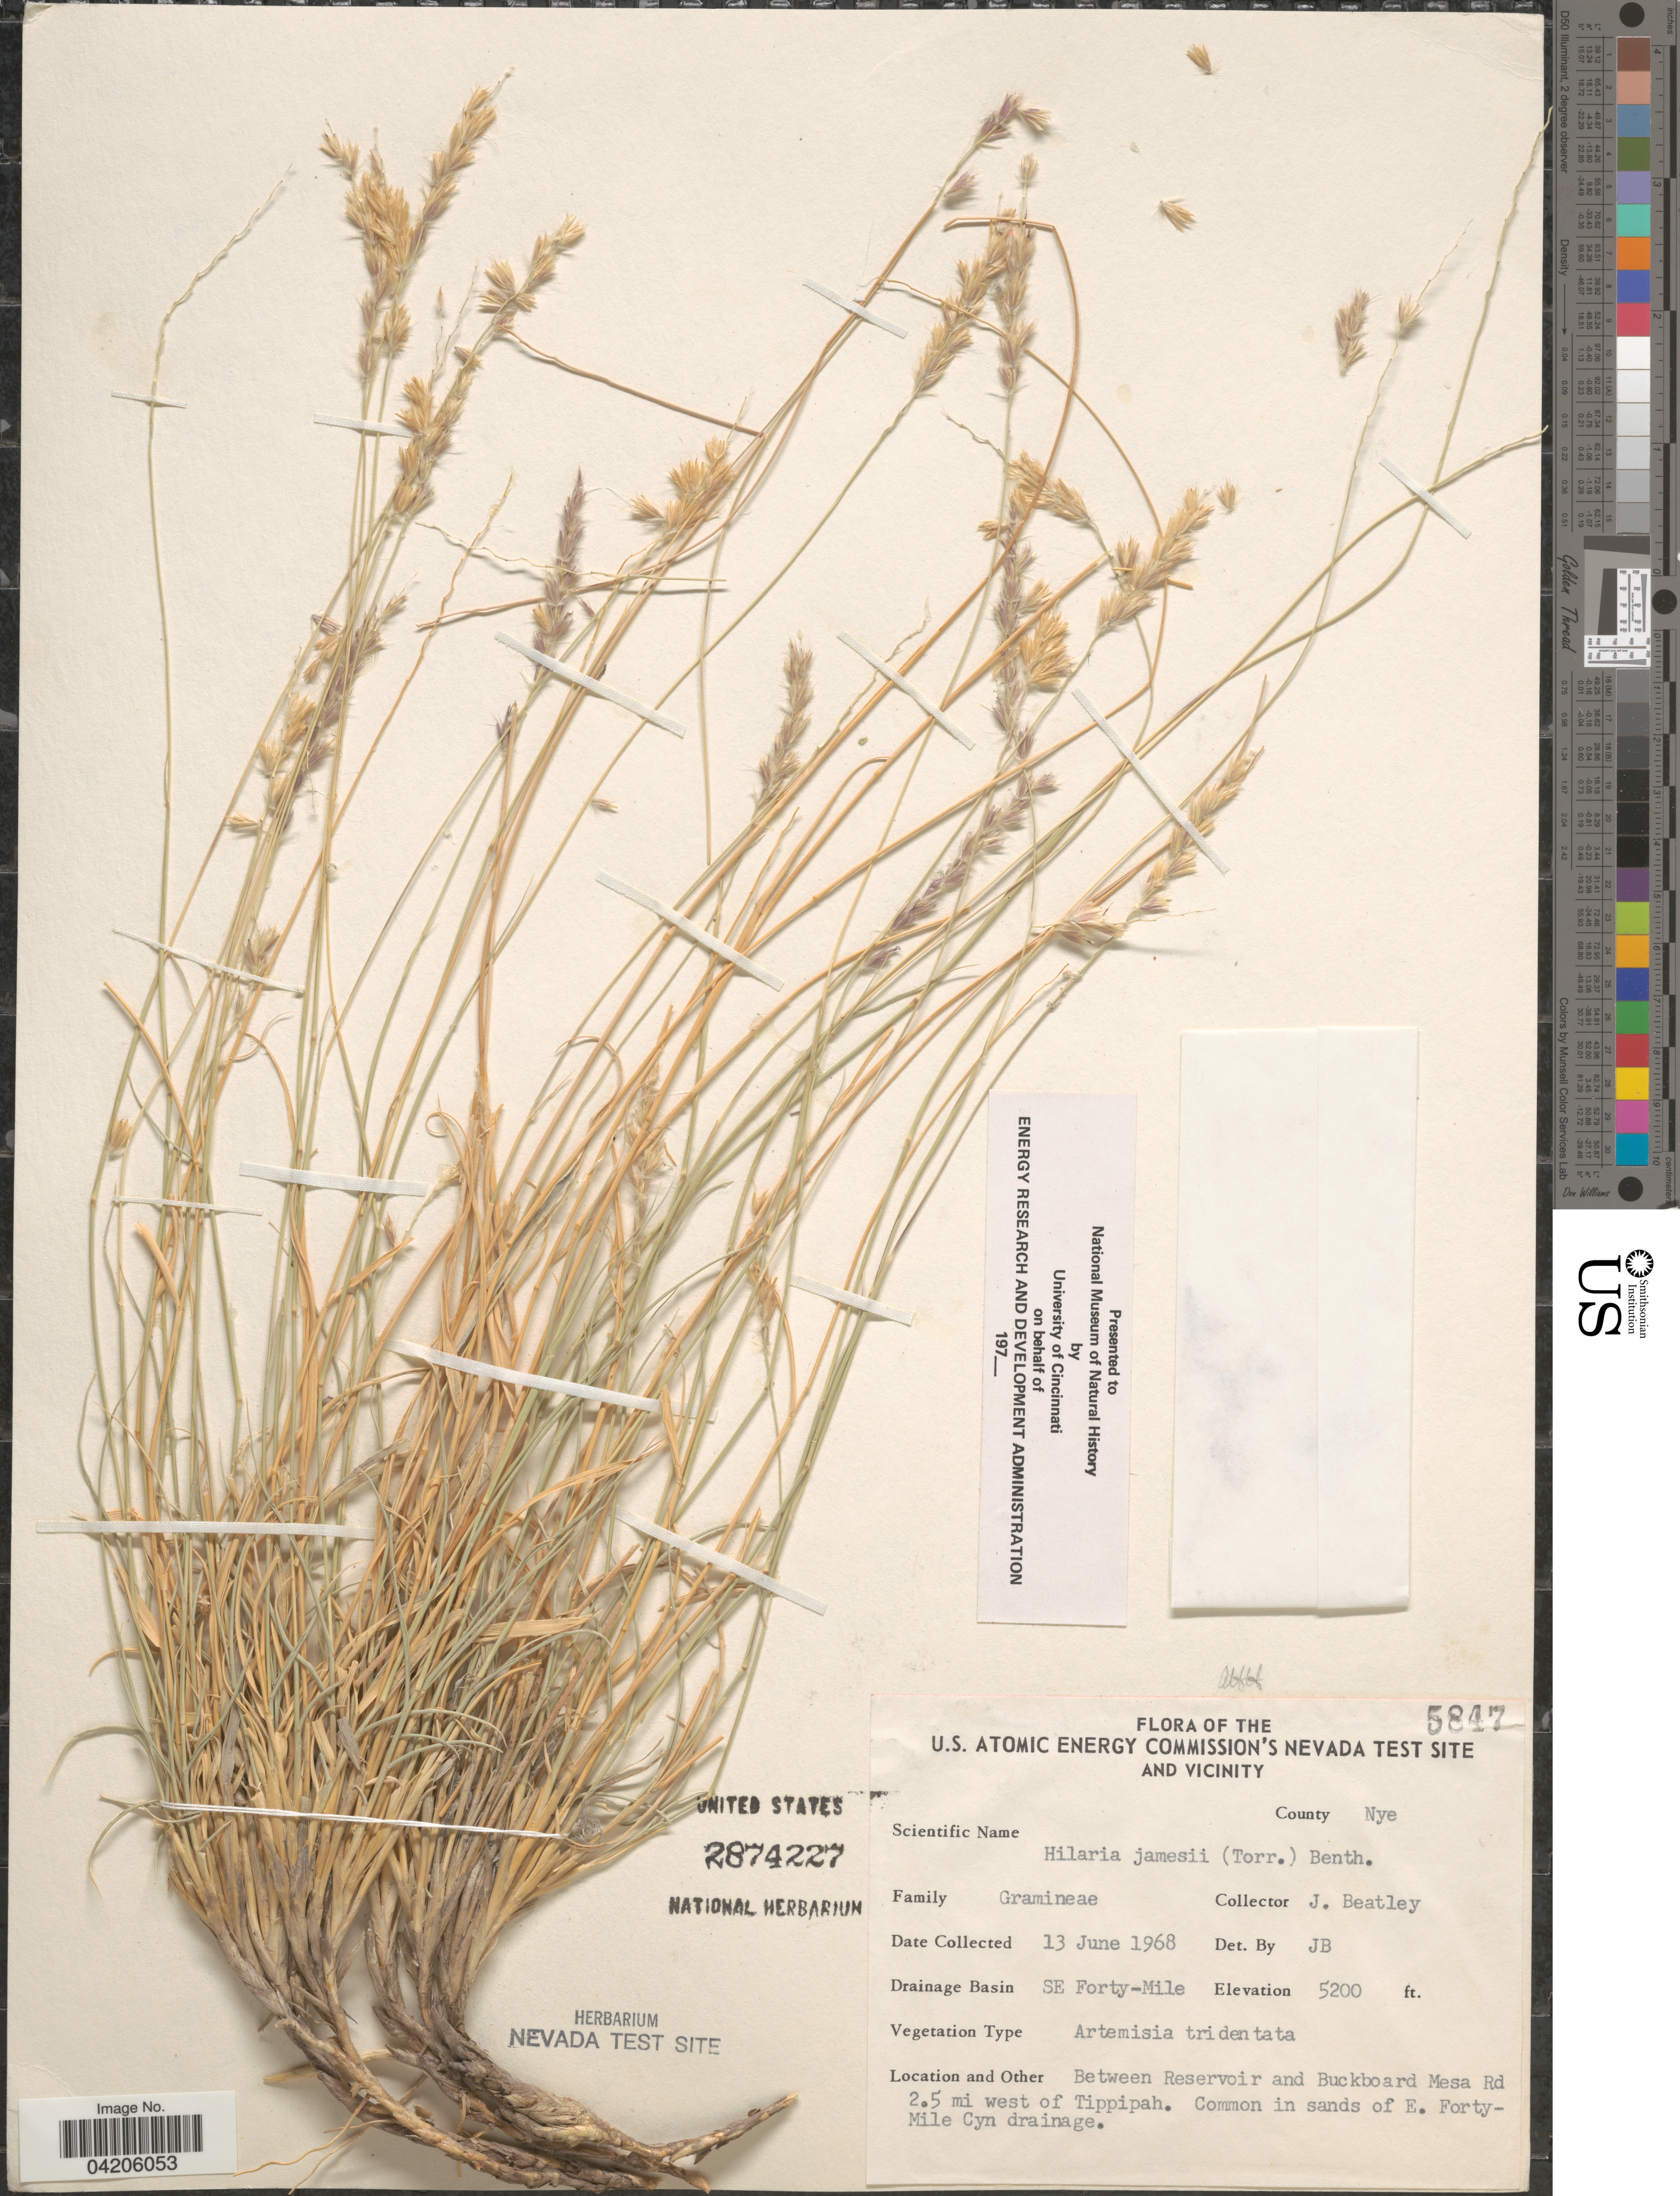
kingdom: Plantae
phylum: Tracheophyta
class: Liliopsida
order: Poales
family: Poaceae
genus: Hilaria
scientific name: Hilaria jamesii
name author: (Torr.) Benth.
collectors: J. C. Beatley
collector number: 5847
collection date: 1968-06-13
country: United States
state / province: Nevada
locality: U.S. Atomic Energy Commission's Nevada Test Site and Vicinity. County Nye. Drainage Basin SE Forty-Mile. Between Reservoir and Buckboard Mesa Rd 2.5 mi west of Tippipah. Common in sands of E. Forty-Mile Cyn drainage.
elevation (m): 1585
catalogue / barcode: US 2874227